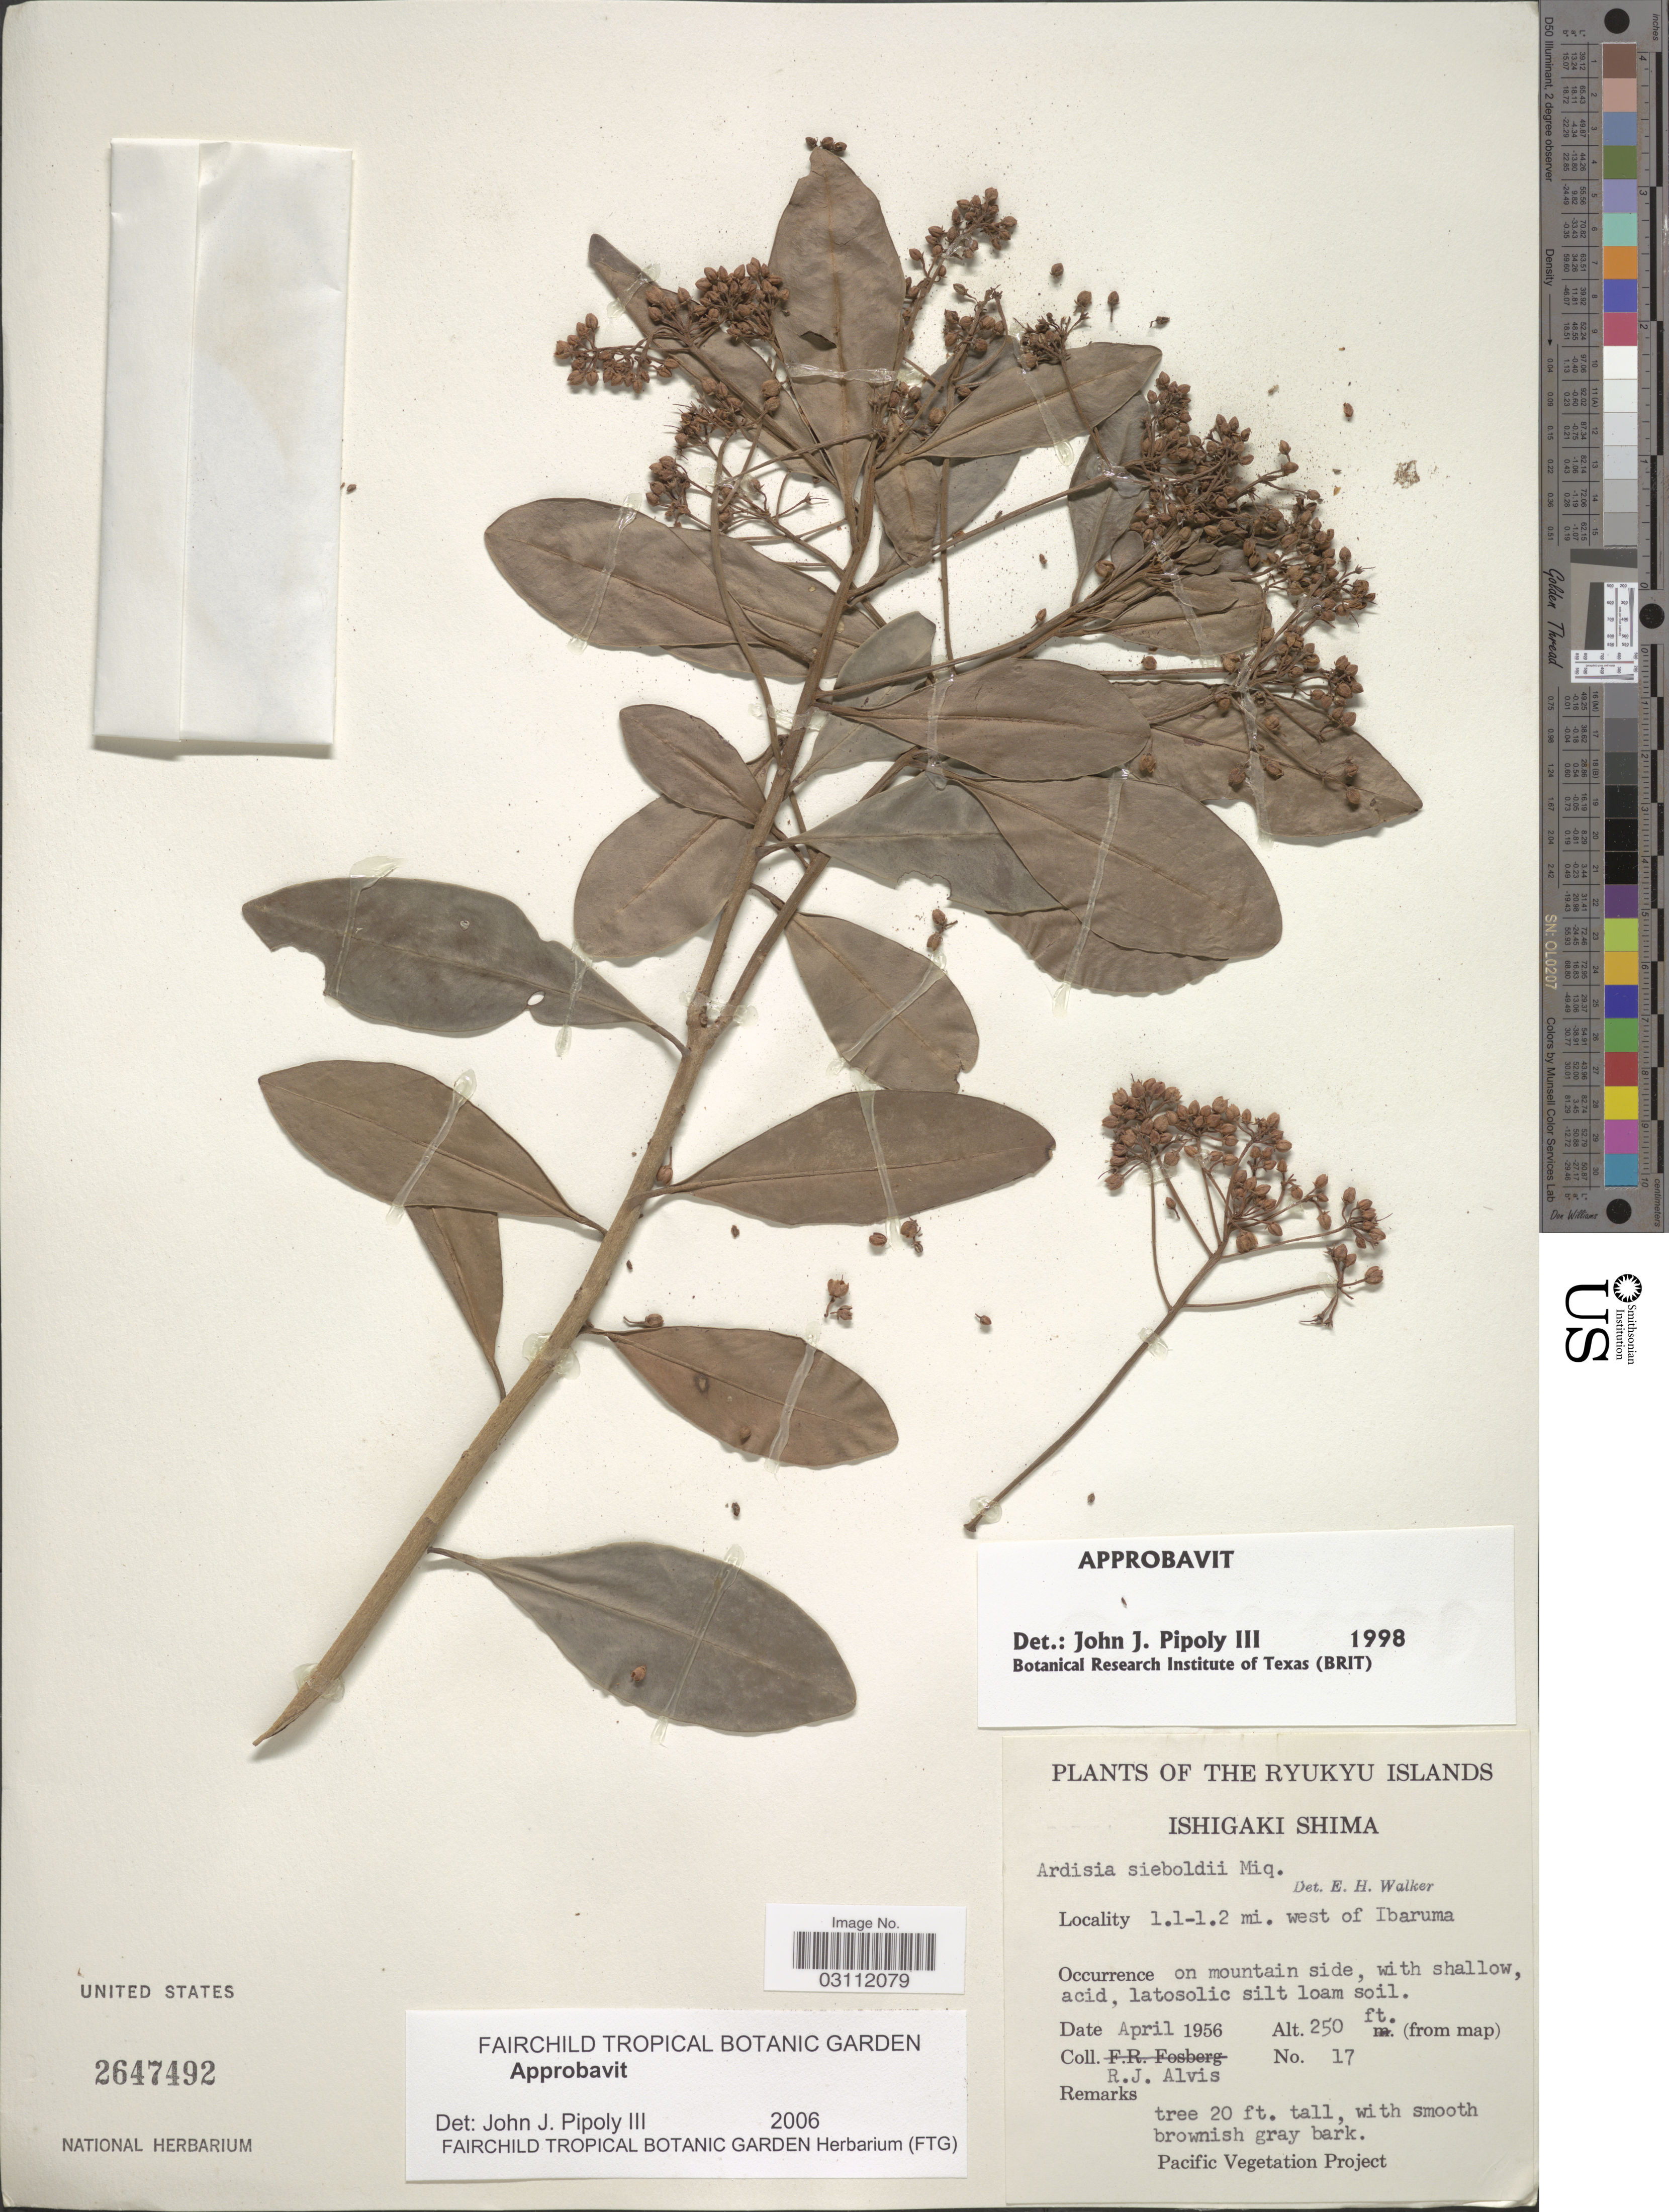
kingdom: Plantae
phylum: Tracheophyta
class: Magnoliopsida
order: Ericales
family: Primulaceae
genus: Ardisia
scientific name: Ardisia sieboldii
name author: Miq.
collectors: R. Alvis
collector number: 17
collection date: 1956-04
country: Japan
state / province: Okinawa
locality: The Ryukyu Islands, Ishigaki Shima, 1.1-1.2 mi. west of Ibaruma.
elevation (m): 76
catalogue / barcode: US 2647492